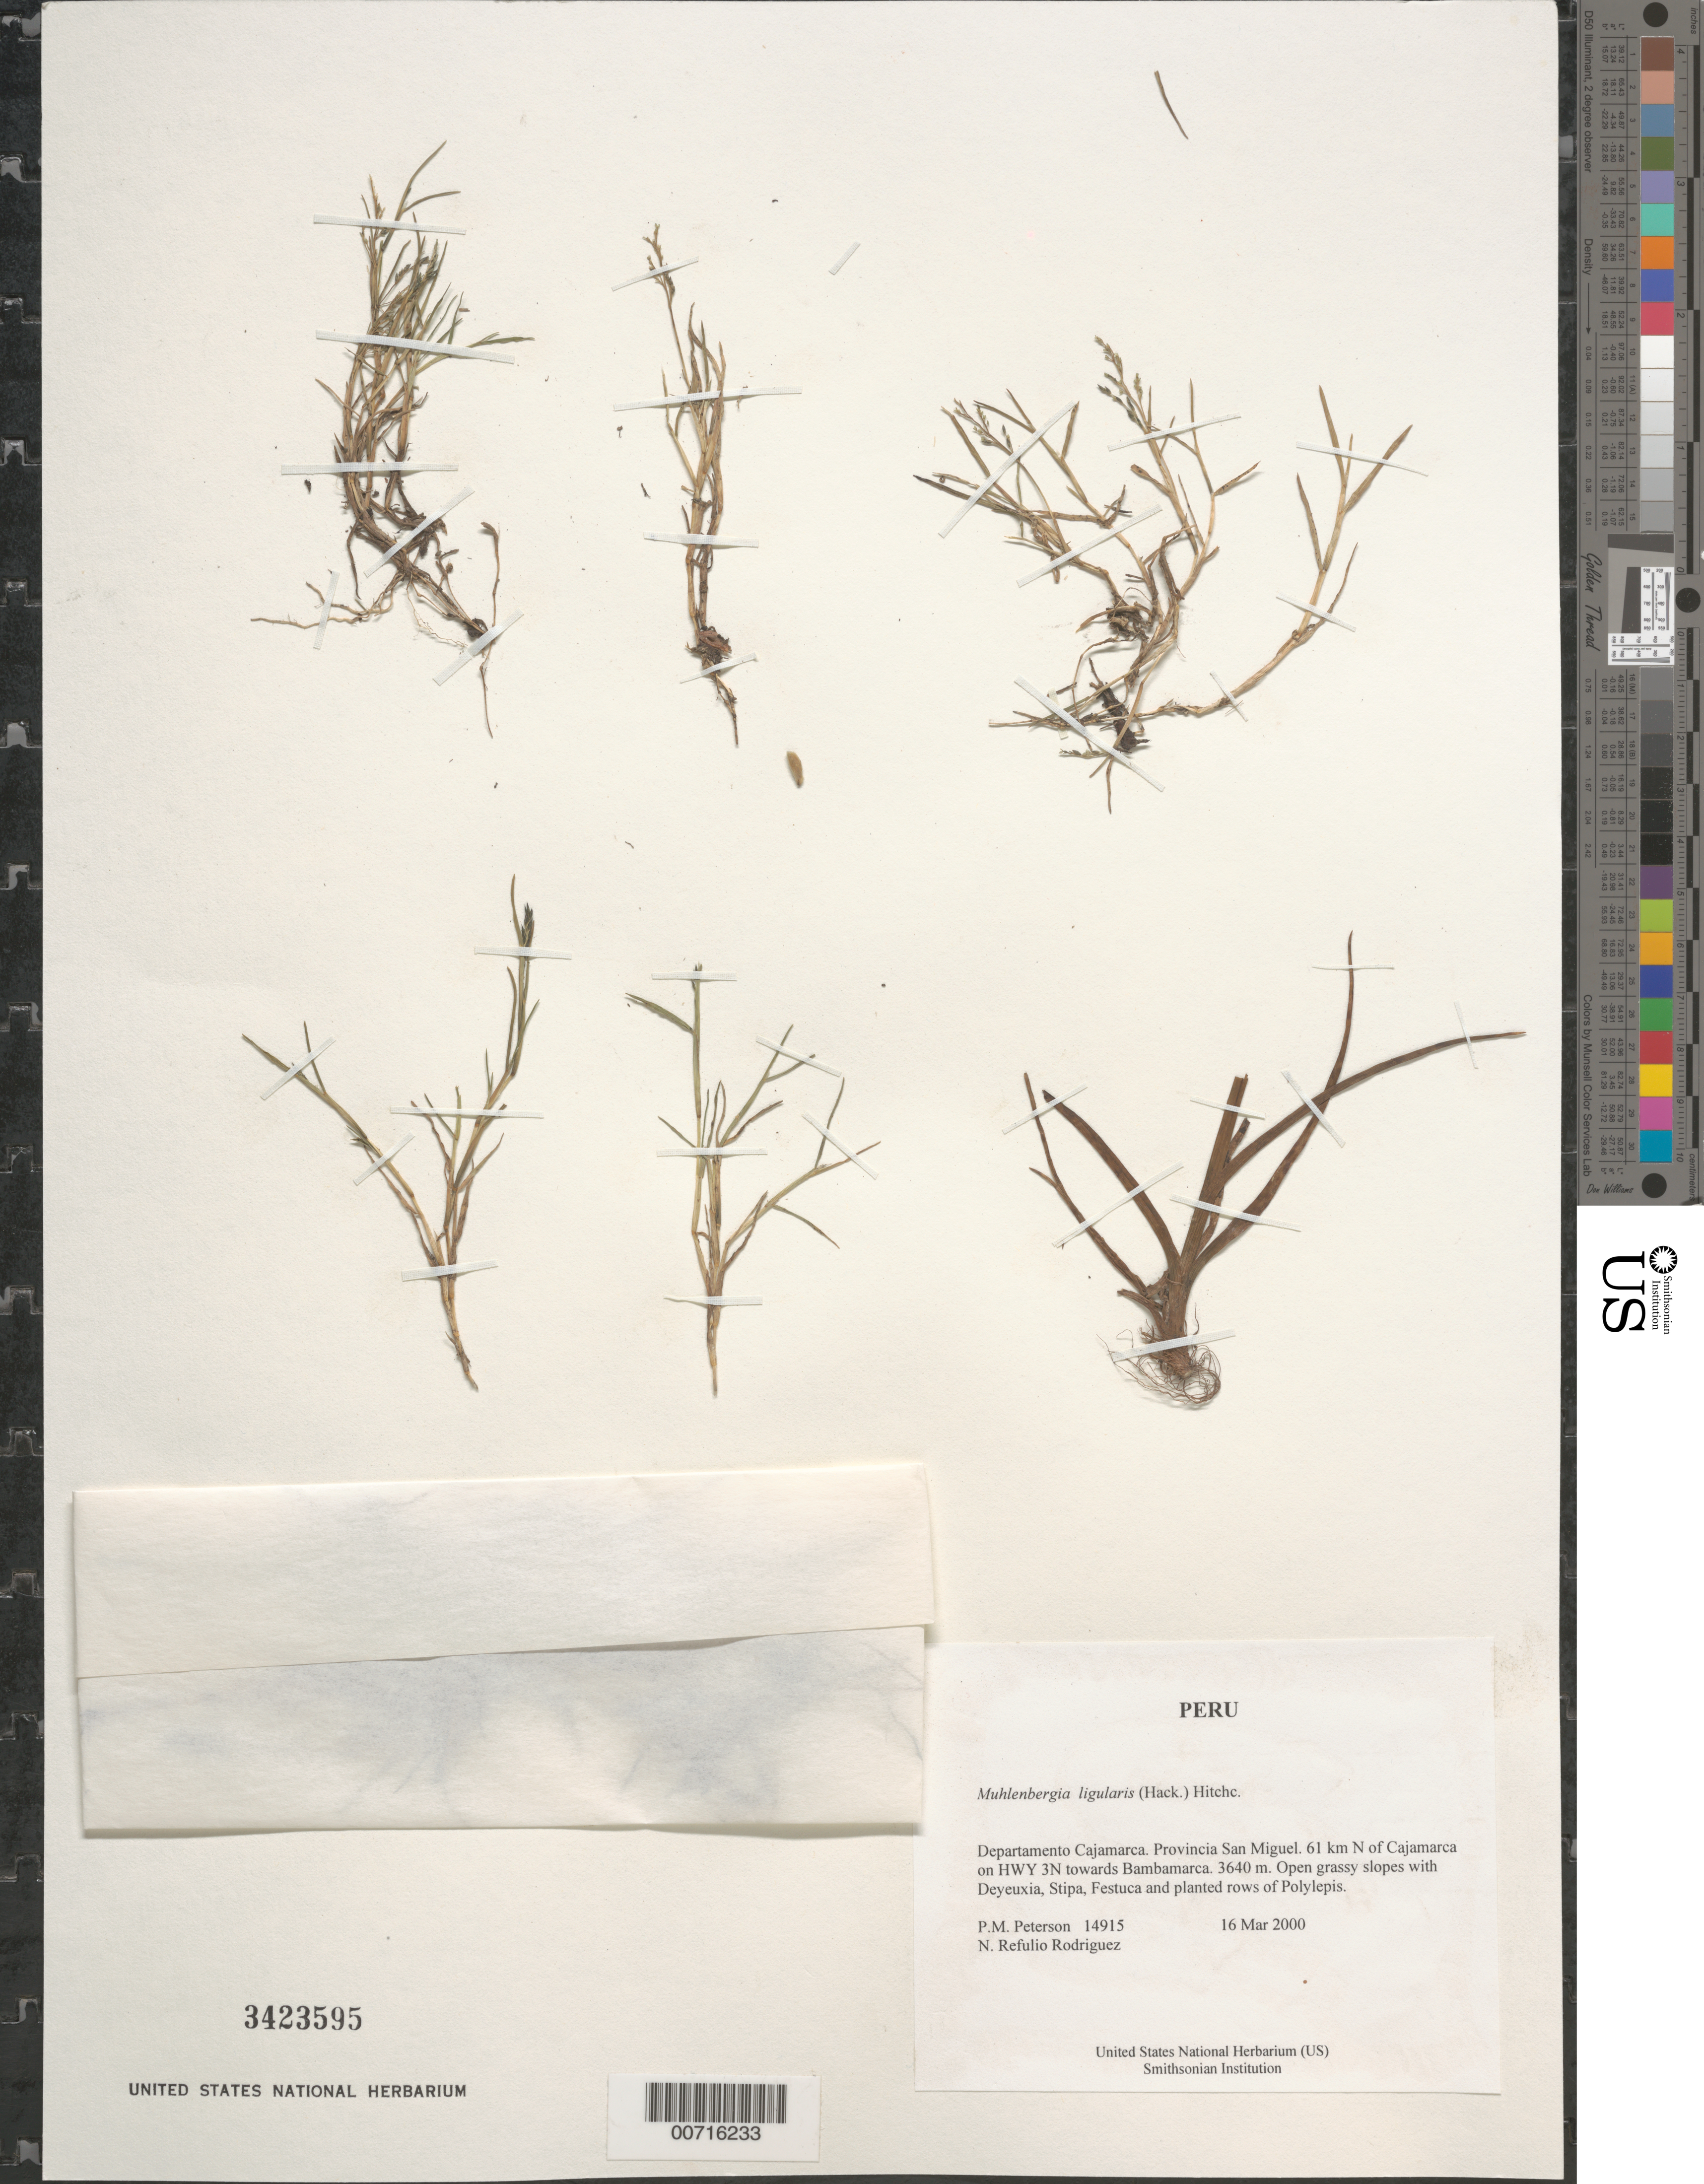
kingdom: Plantae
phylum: Tracheophyta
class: Liliopsida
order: Poales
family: Poaceae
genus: Muhlenbergia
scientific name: Muhlenbergia ligularis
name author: (Hack.) Hitchc.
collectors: P. M. Peterson & N. Refulio-Rodríguez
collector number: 14915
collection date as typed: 16 Mar 2000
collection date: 2000-03-16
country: Peru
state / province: Cajamarca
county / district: San Miguel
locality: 61 km N of Cajamarca on HWY 3N towards Bambamarca.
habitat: Open grassy slopes with Deyeuxia, Stipa, Festuca and planted rows of Polylepis.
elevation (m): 3640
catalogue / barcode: US 3423595